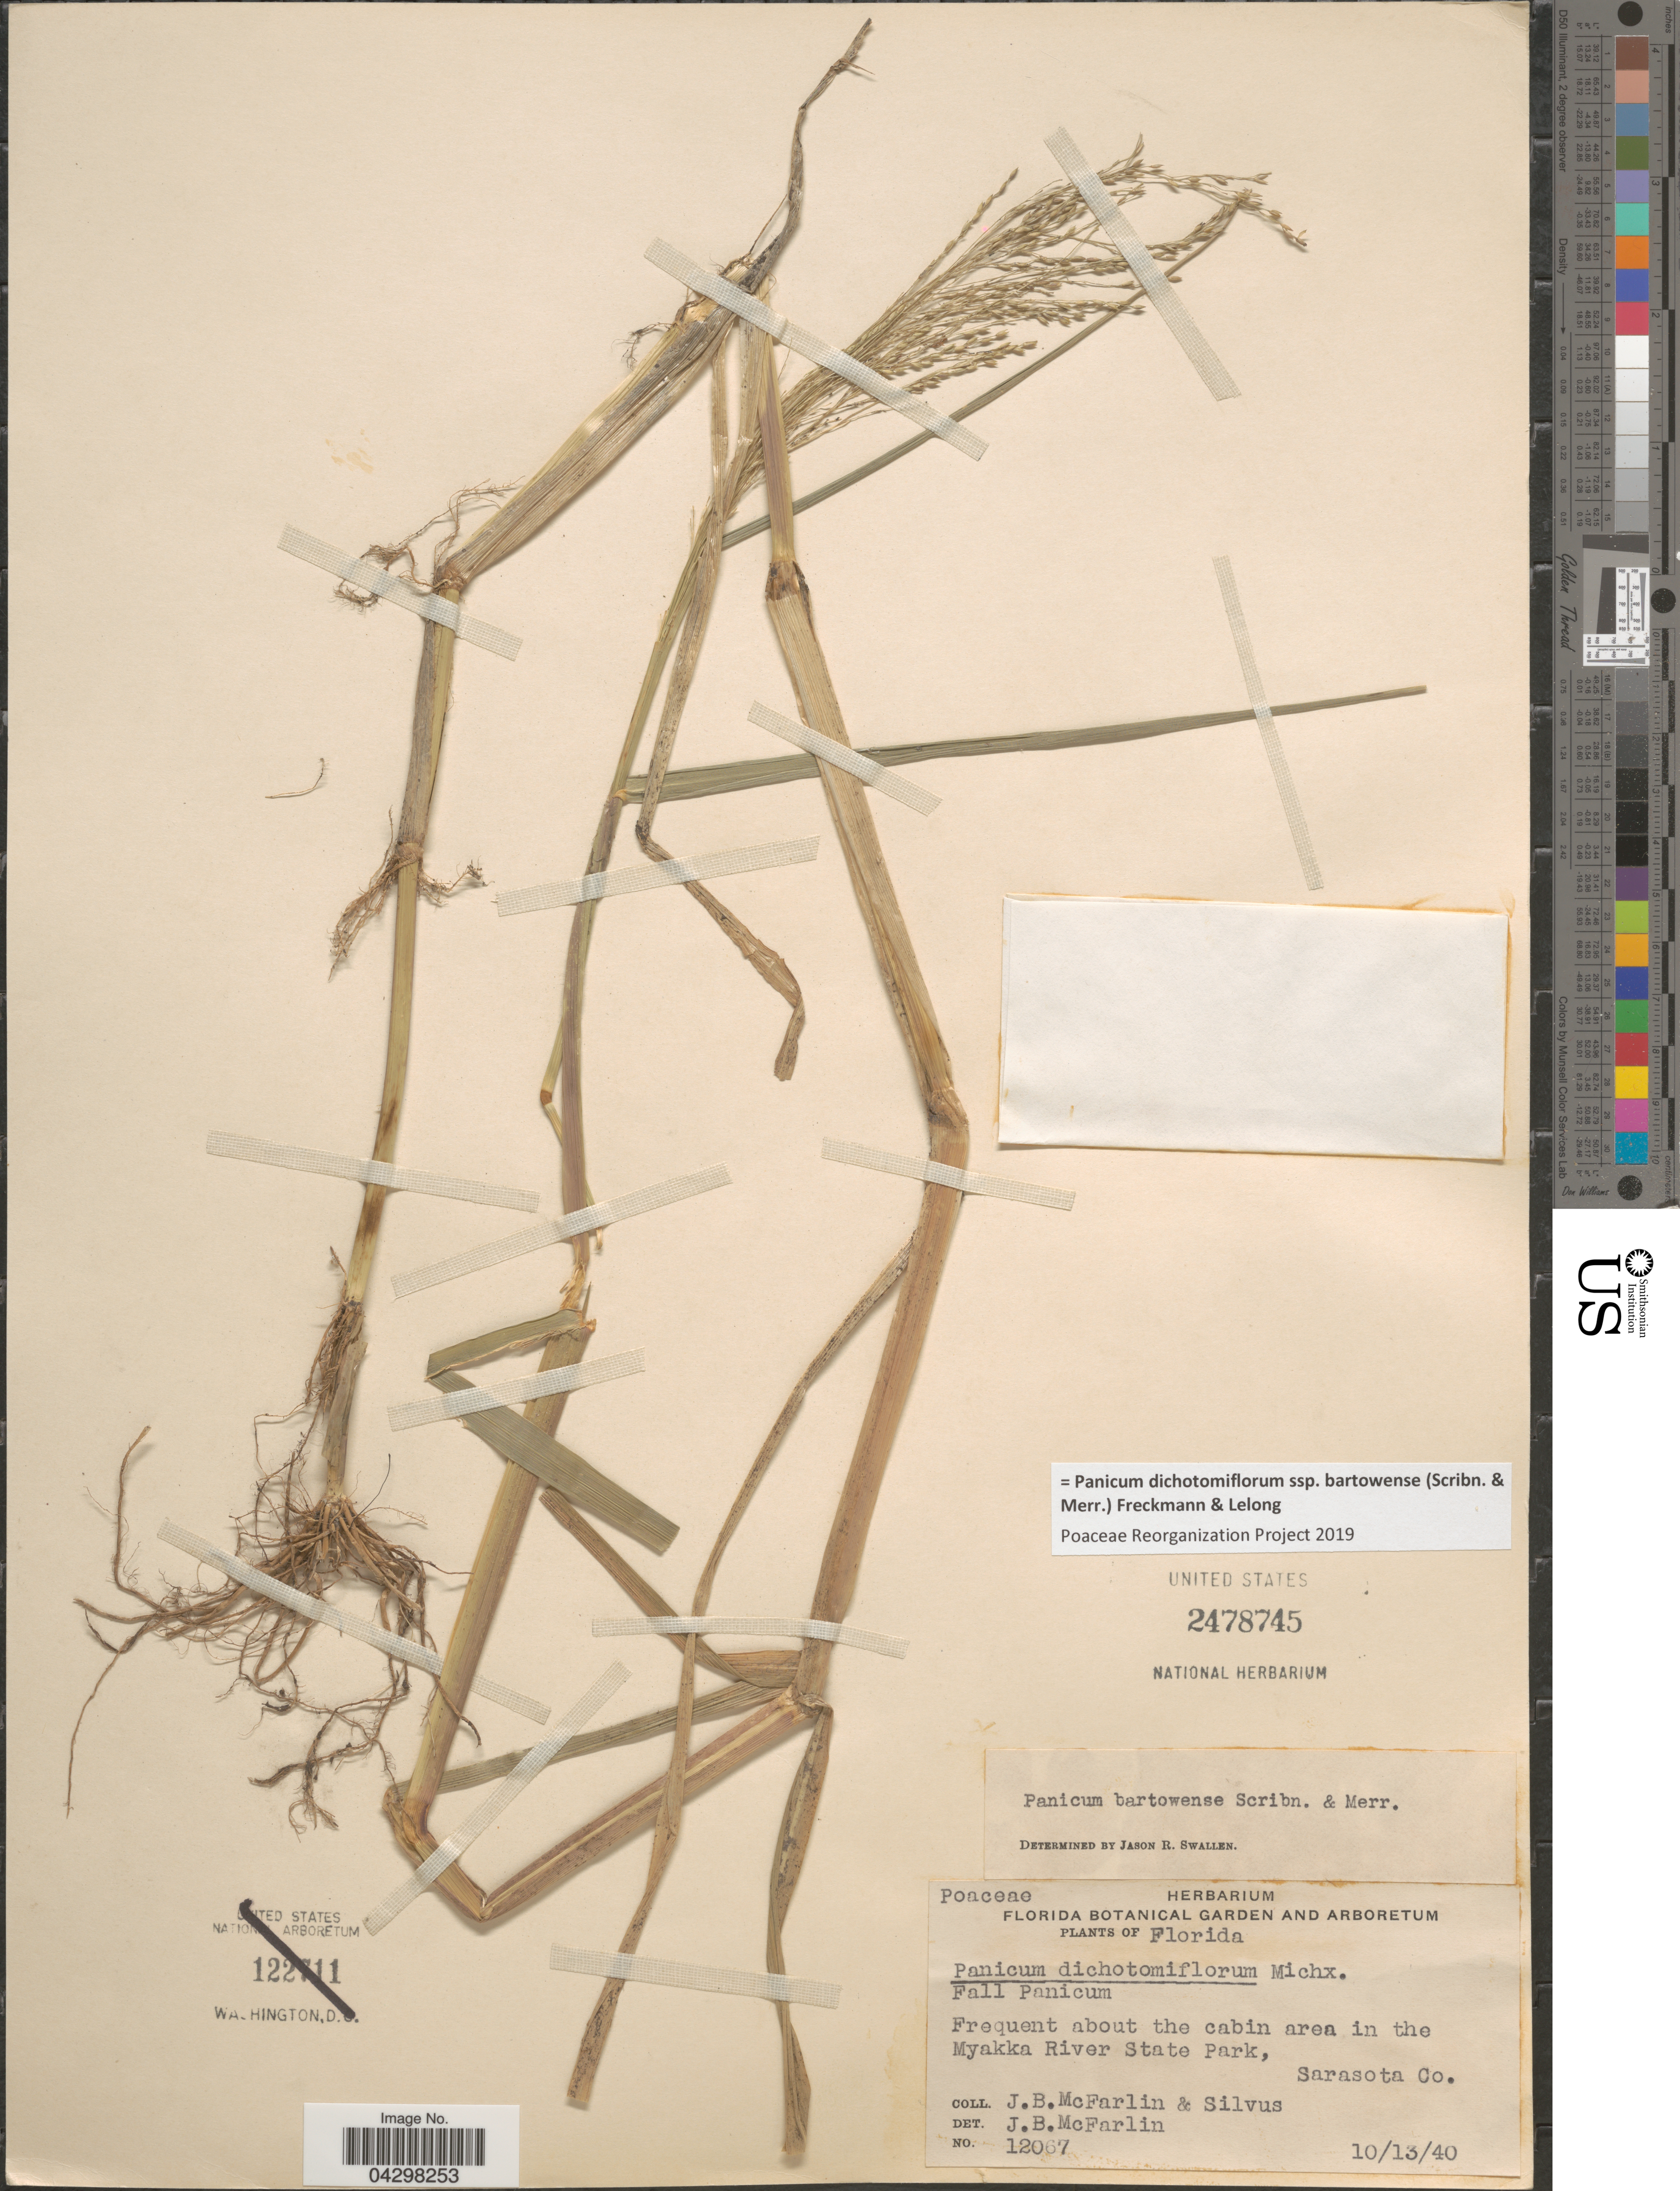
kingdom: Plantae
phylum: Tracheophyta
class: Liliopsida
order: Poales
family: Poaceae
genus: Panicum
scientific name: Panicum dichotomiflorum subsp. bartowense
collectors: J. McFarlin & Silvus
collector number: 12067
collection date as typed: Transcribed d/m/y: 13/10/40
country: United States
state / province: Florida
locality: Frequent about the cabin area in the Myakka River State Park, Sarasota Co.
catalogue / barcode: US 2478745